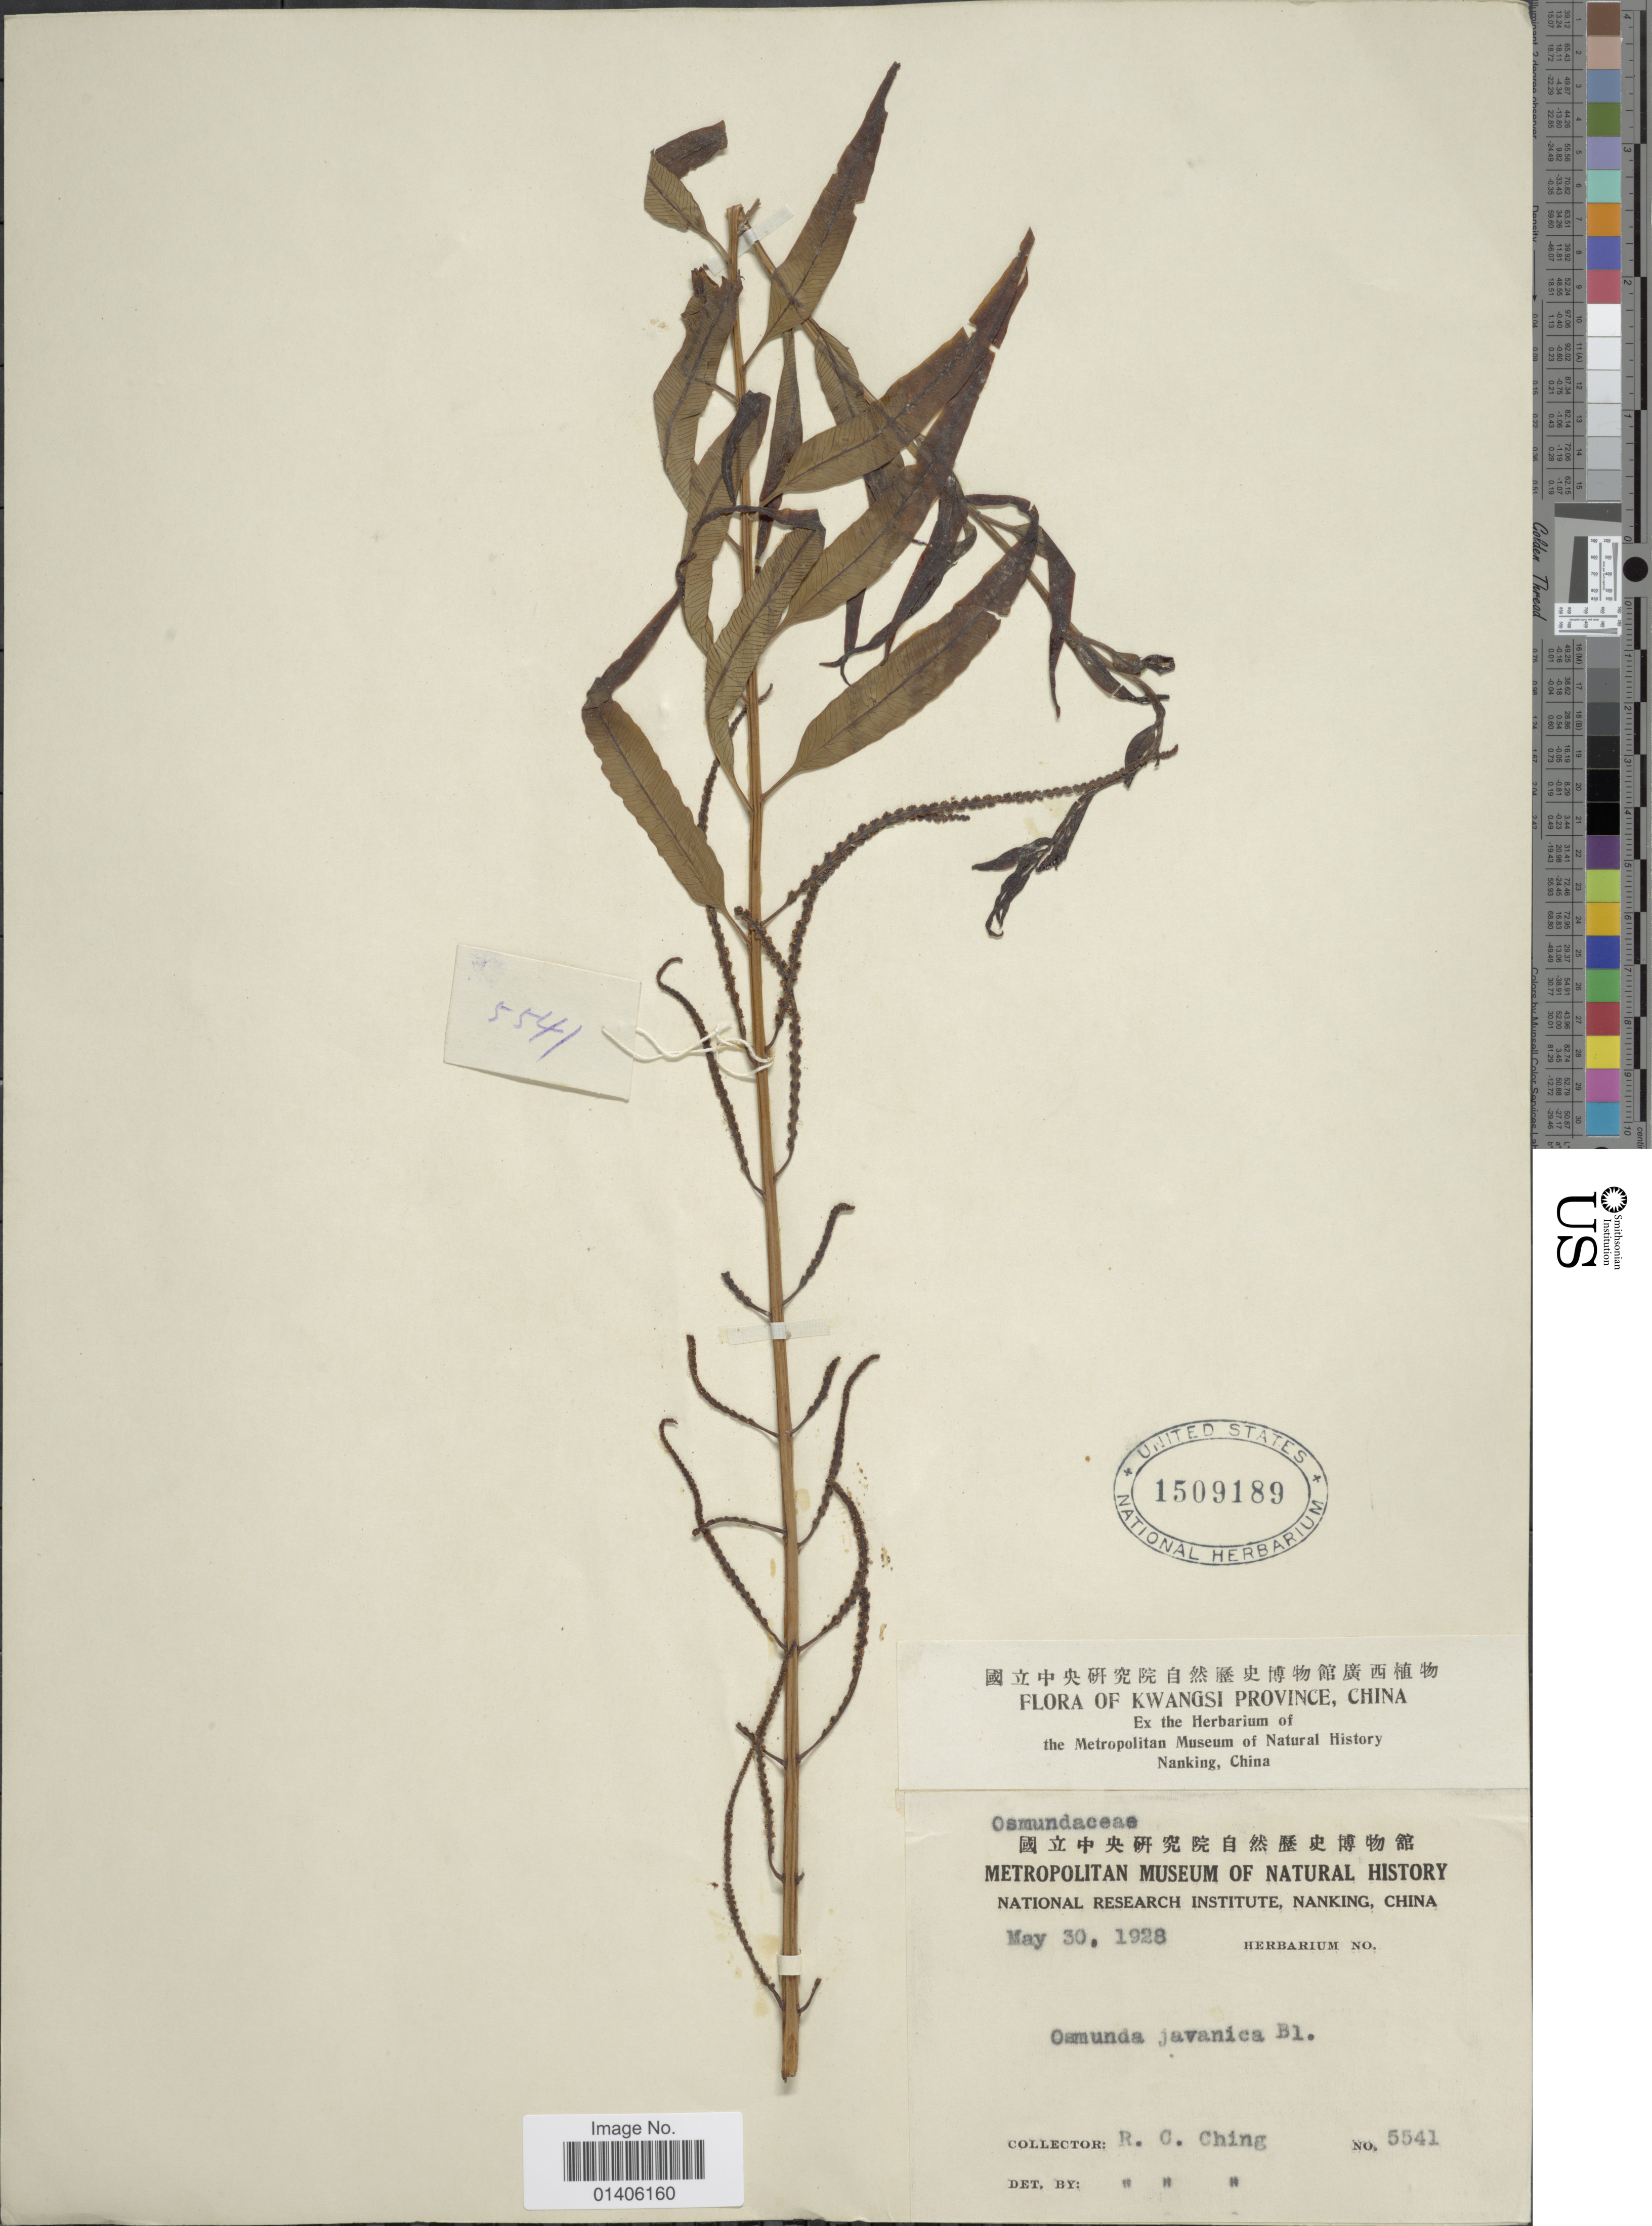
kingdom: Plantae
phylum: Tracheophyta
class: Polypodiopsida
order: Osmundales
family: Osmundaceae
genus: Osmunda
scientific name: Osmunda javanica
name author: Blume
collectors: R. C. Ching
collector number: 5541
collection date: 1928-05-30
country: China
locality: Nanking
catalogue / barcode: US 1509189